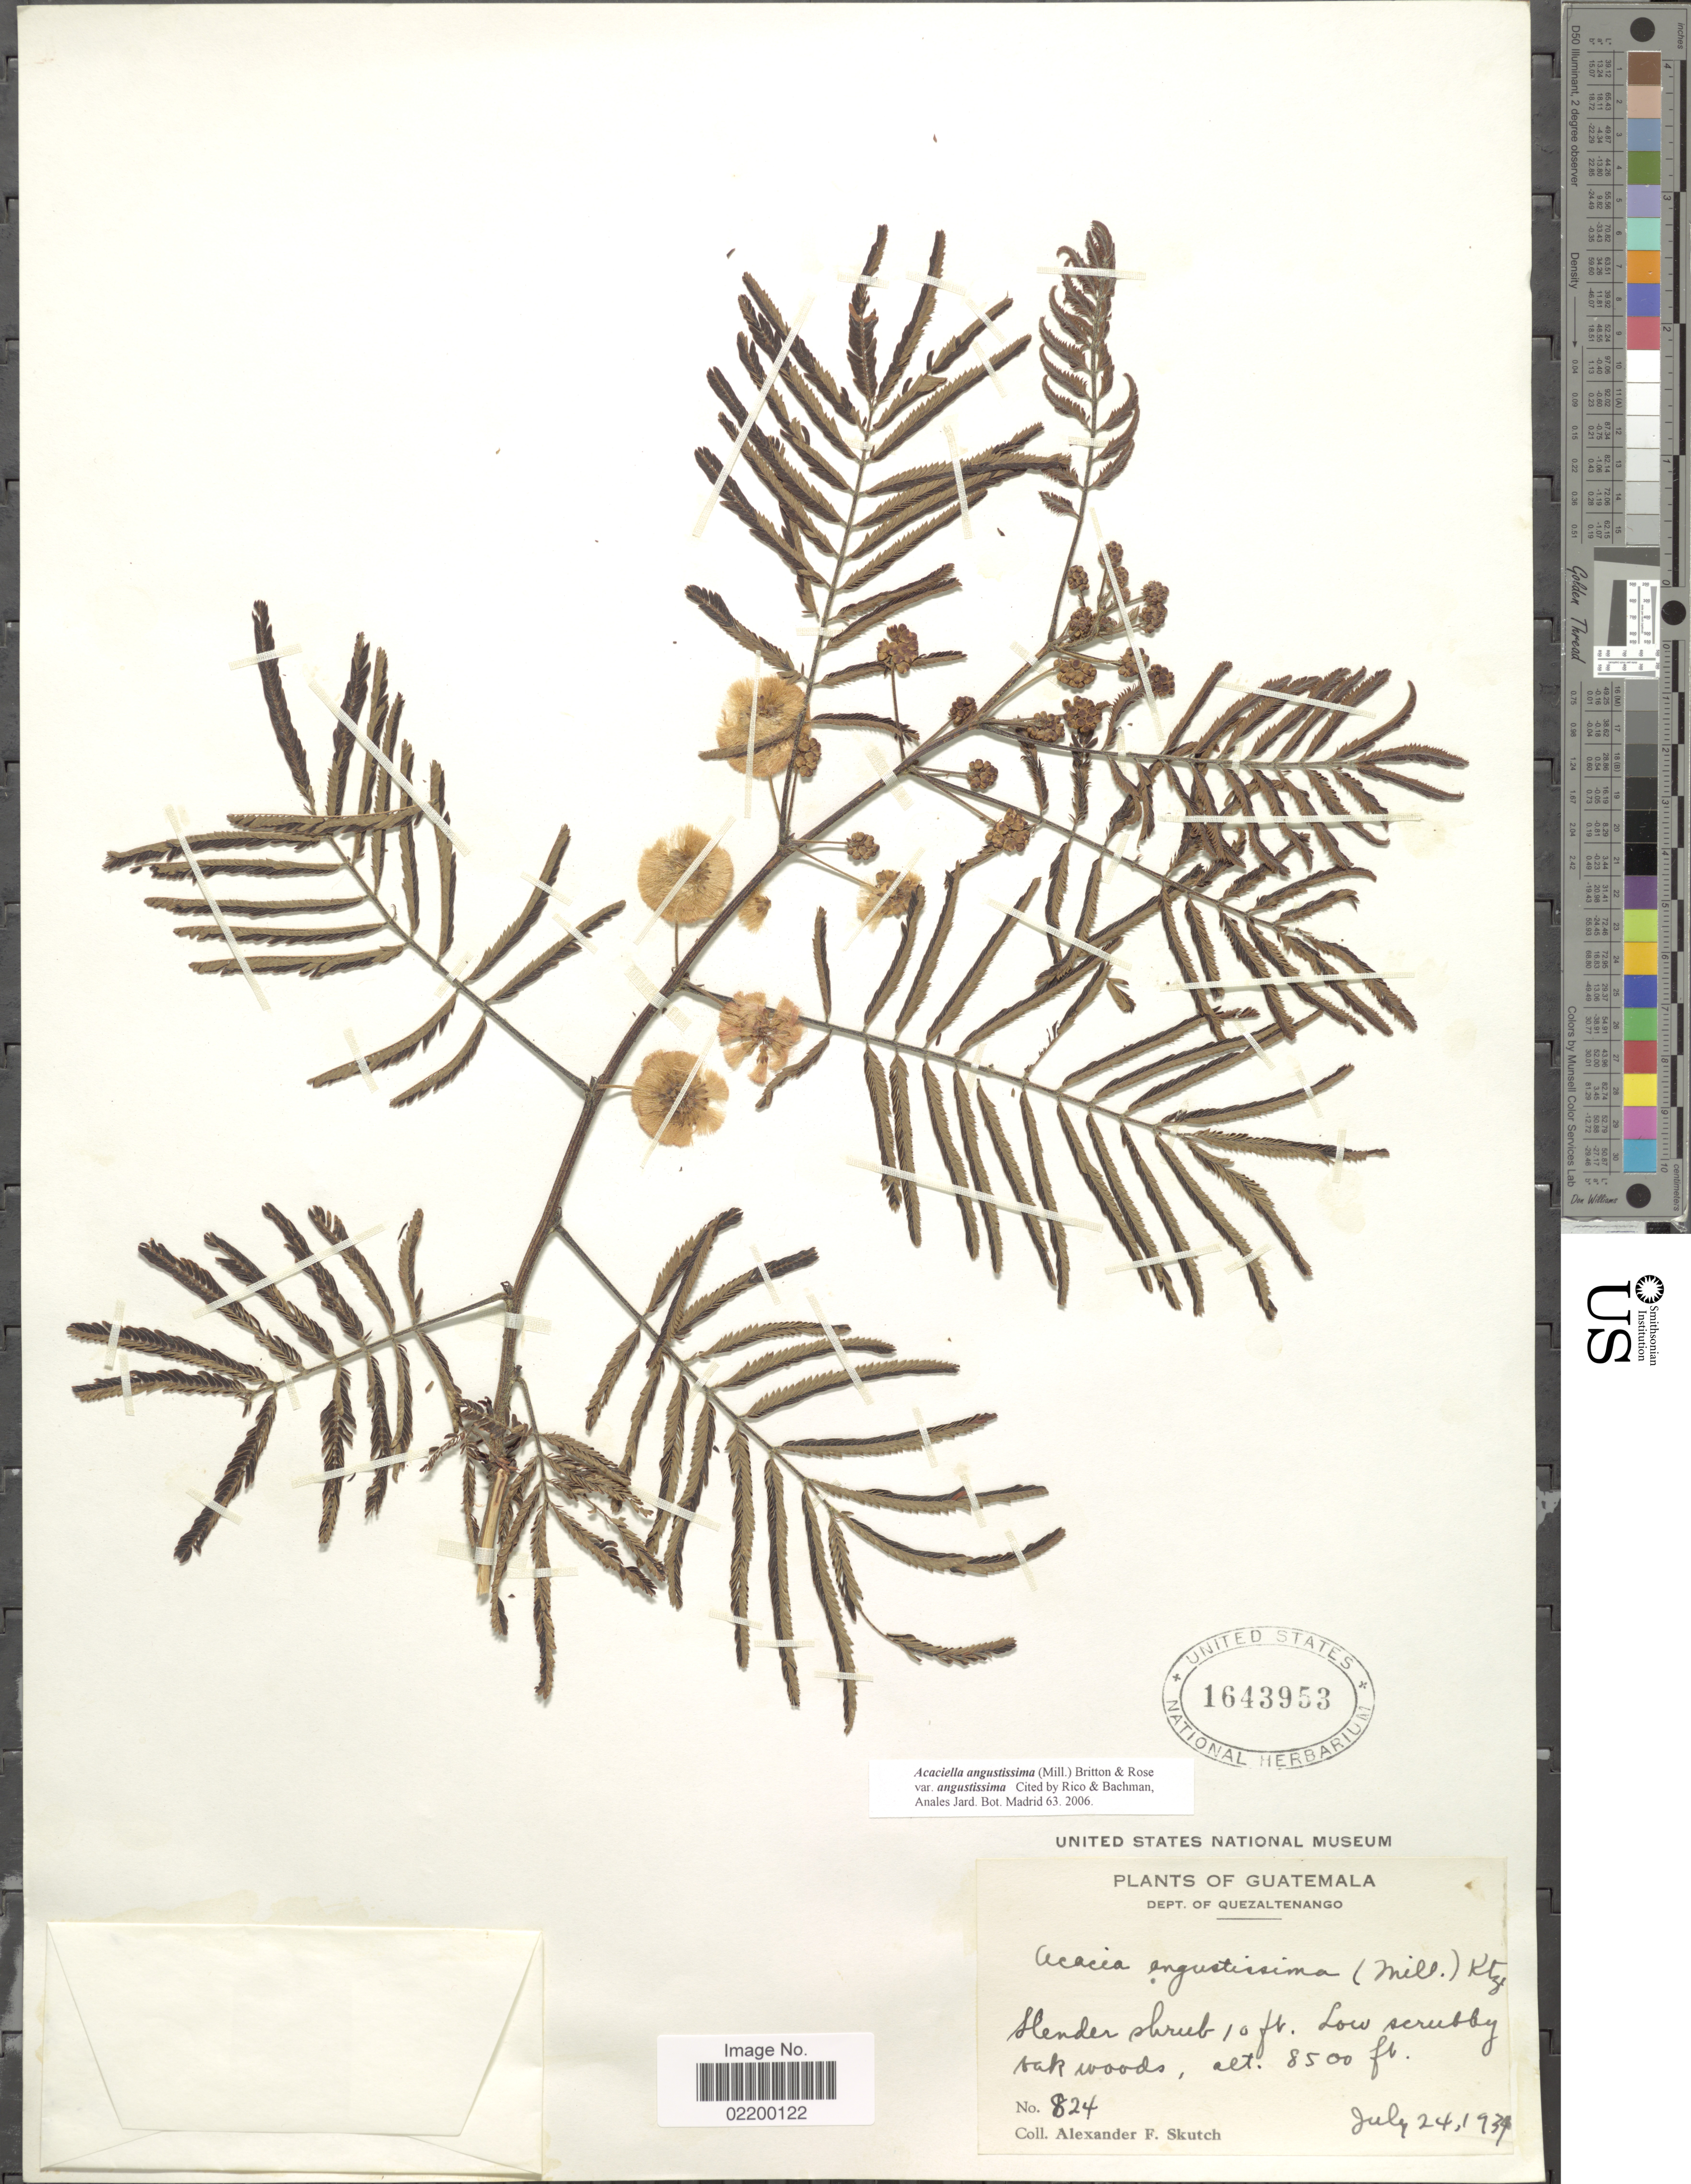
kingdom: Plantae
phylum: Tracheophyta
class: Magnoliopsida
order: Fabales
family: Fabaceae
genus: Acaciella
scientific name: Acaciella angustissima var. angustissima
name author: (Mill.) Britton & Rose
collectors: A. F. Skutch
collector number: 824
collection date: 1939-07-24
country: Guatemala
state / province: Quetzaltenango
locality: Dept. of Quezaltenango.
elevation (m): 2591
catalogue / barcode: US 1643953